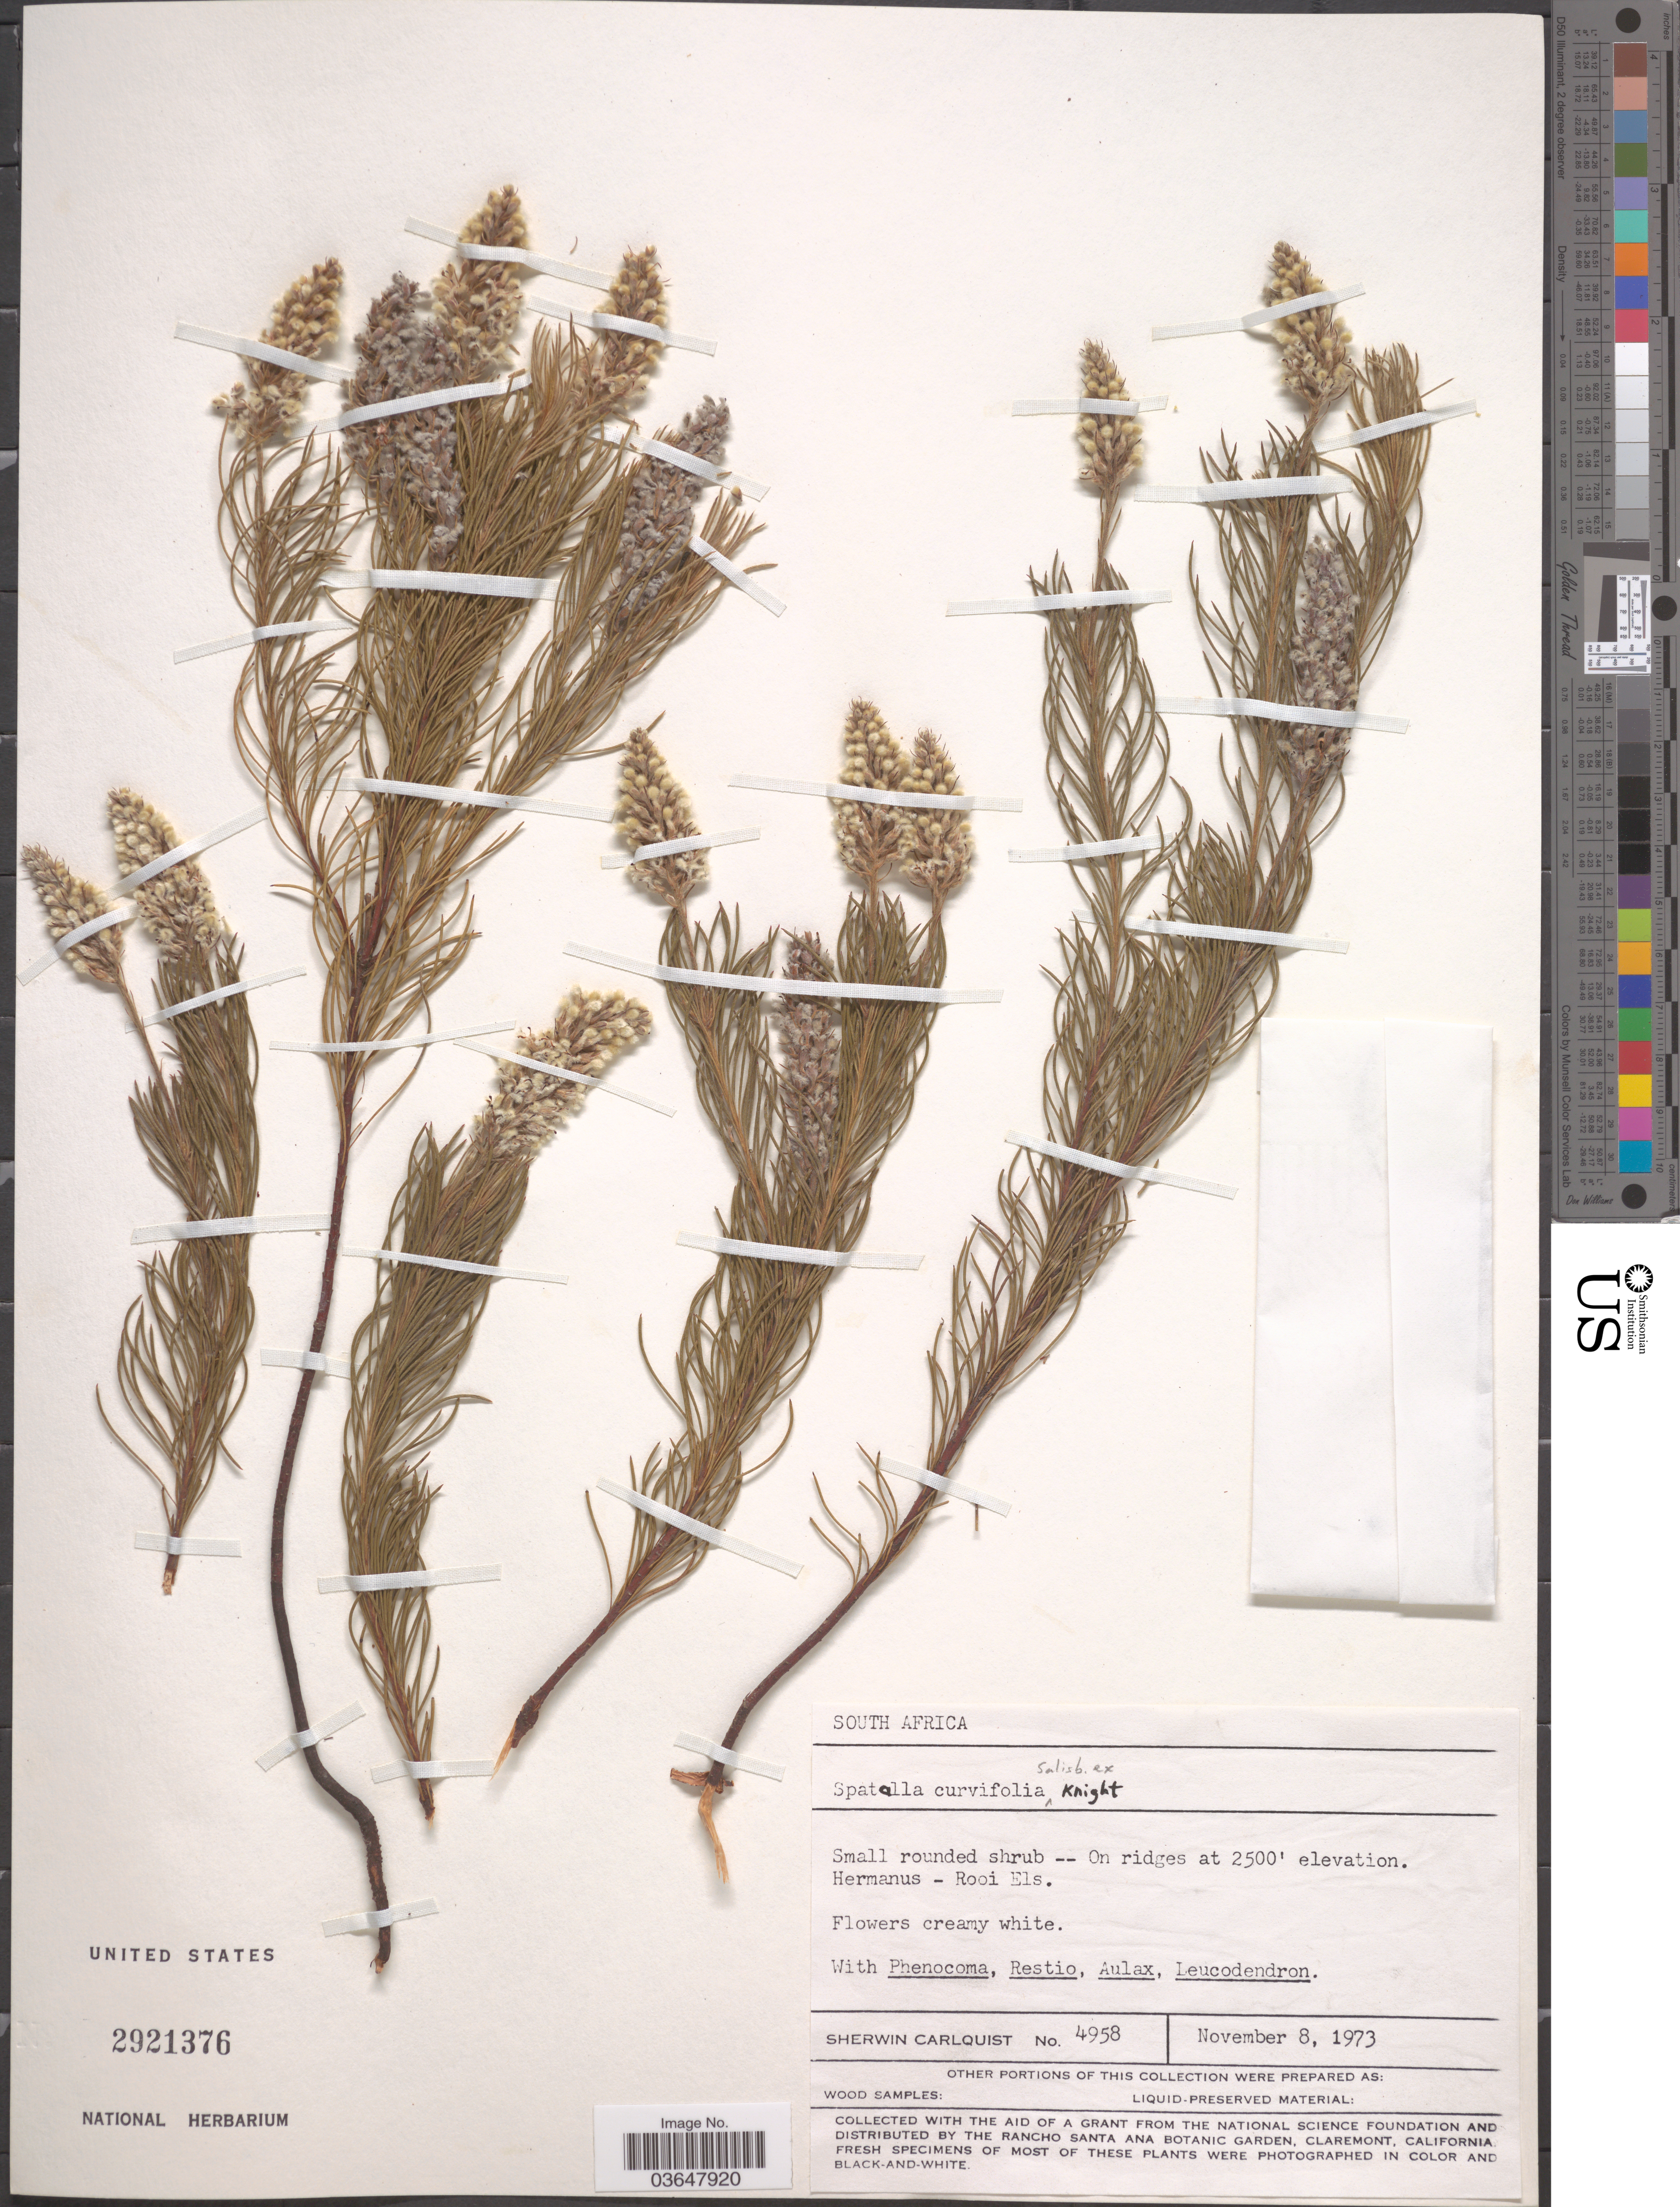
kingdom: Plantae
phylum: Tracheophyta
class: Magnoliopsida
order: Proteales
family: Proteaceae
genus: Spatalla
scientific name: Spatalla curvifolia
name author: Salisb. ex Knight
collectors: S. Carlquist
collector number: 4958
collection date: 1973-11-08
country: South Africa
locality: Hermanus - Rooi Els.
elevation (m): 762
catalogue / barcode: US 2921376